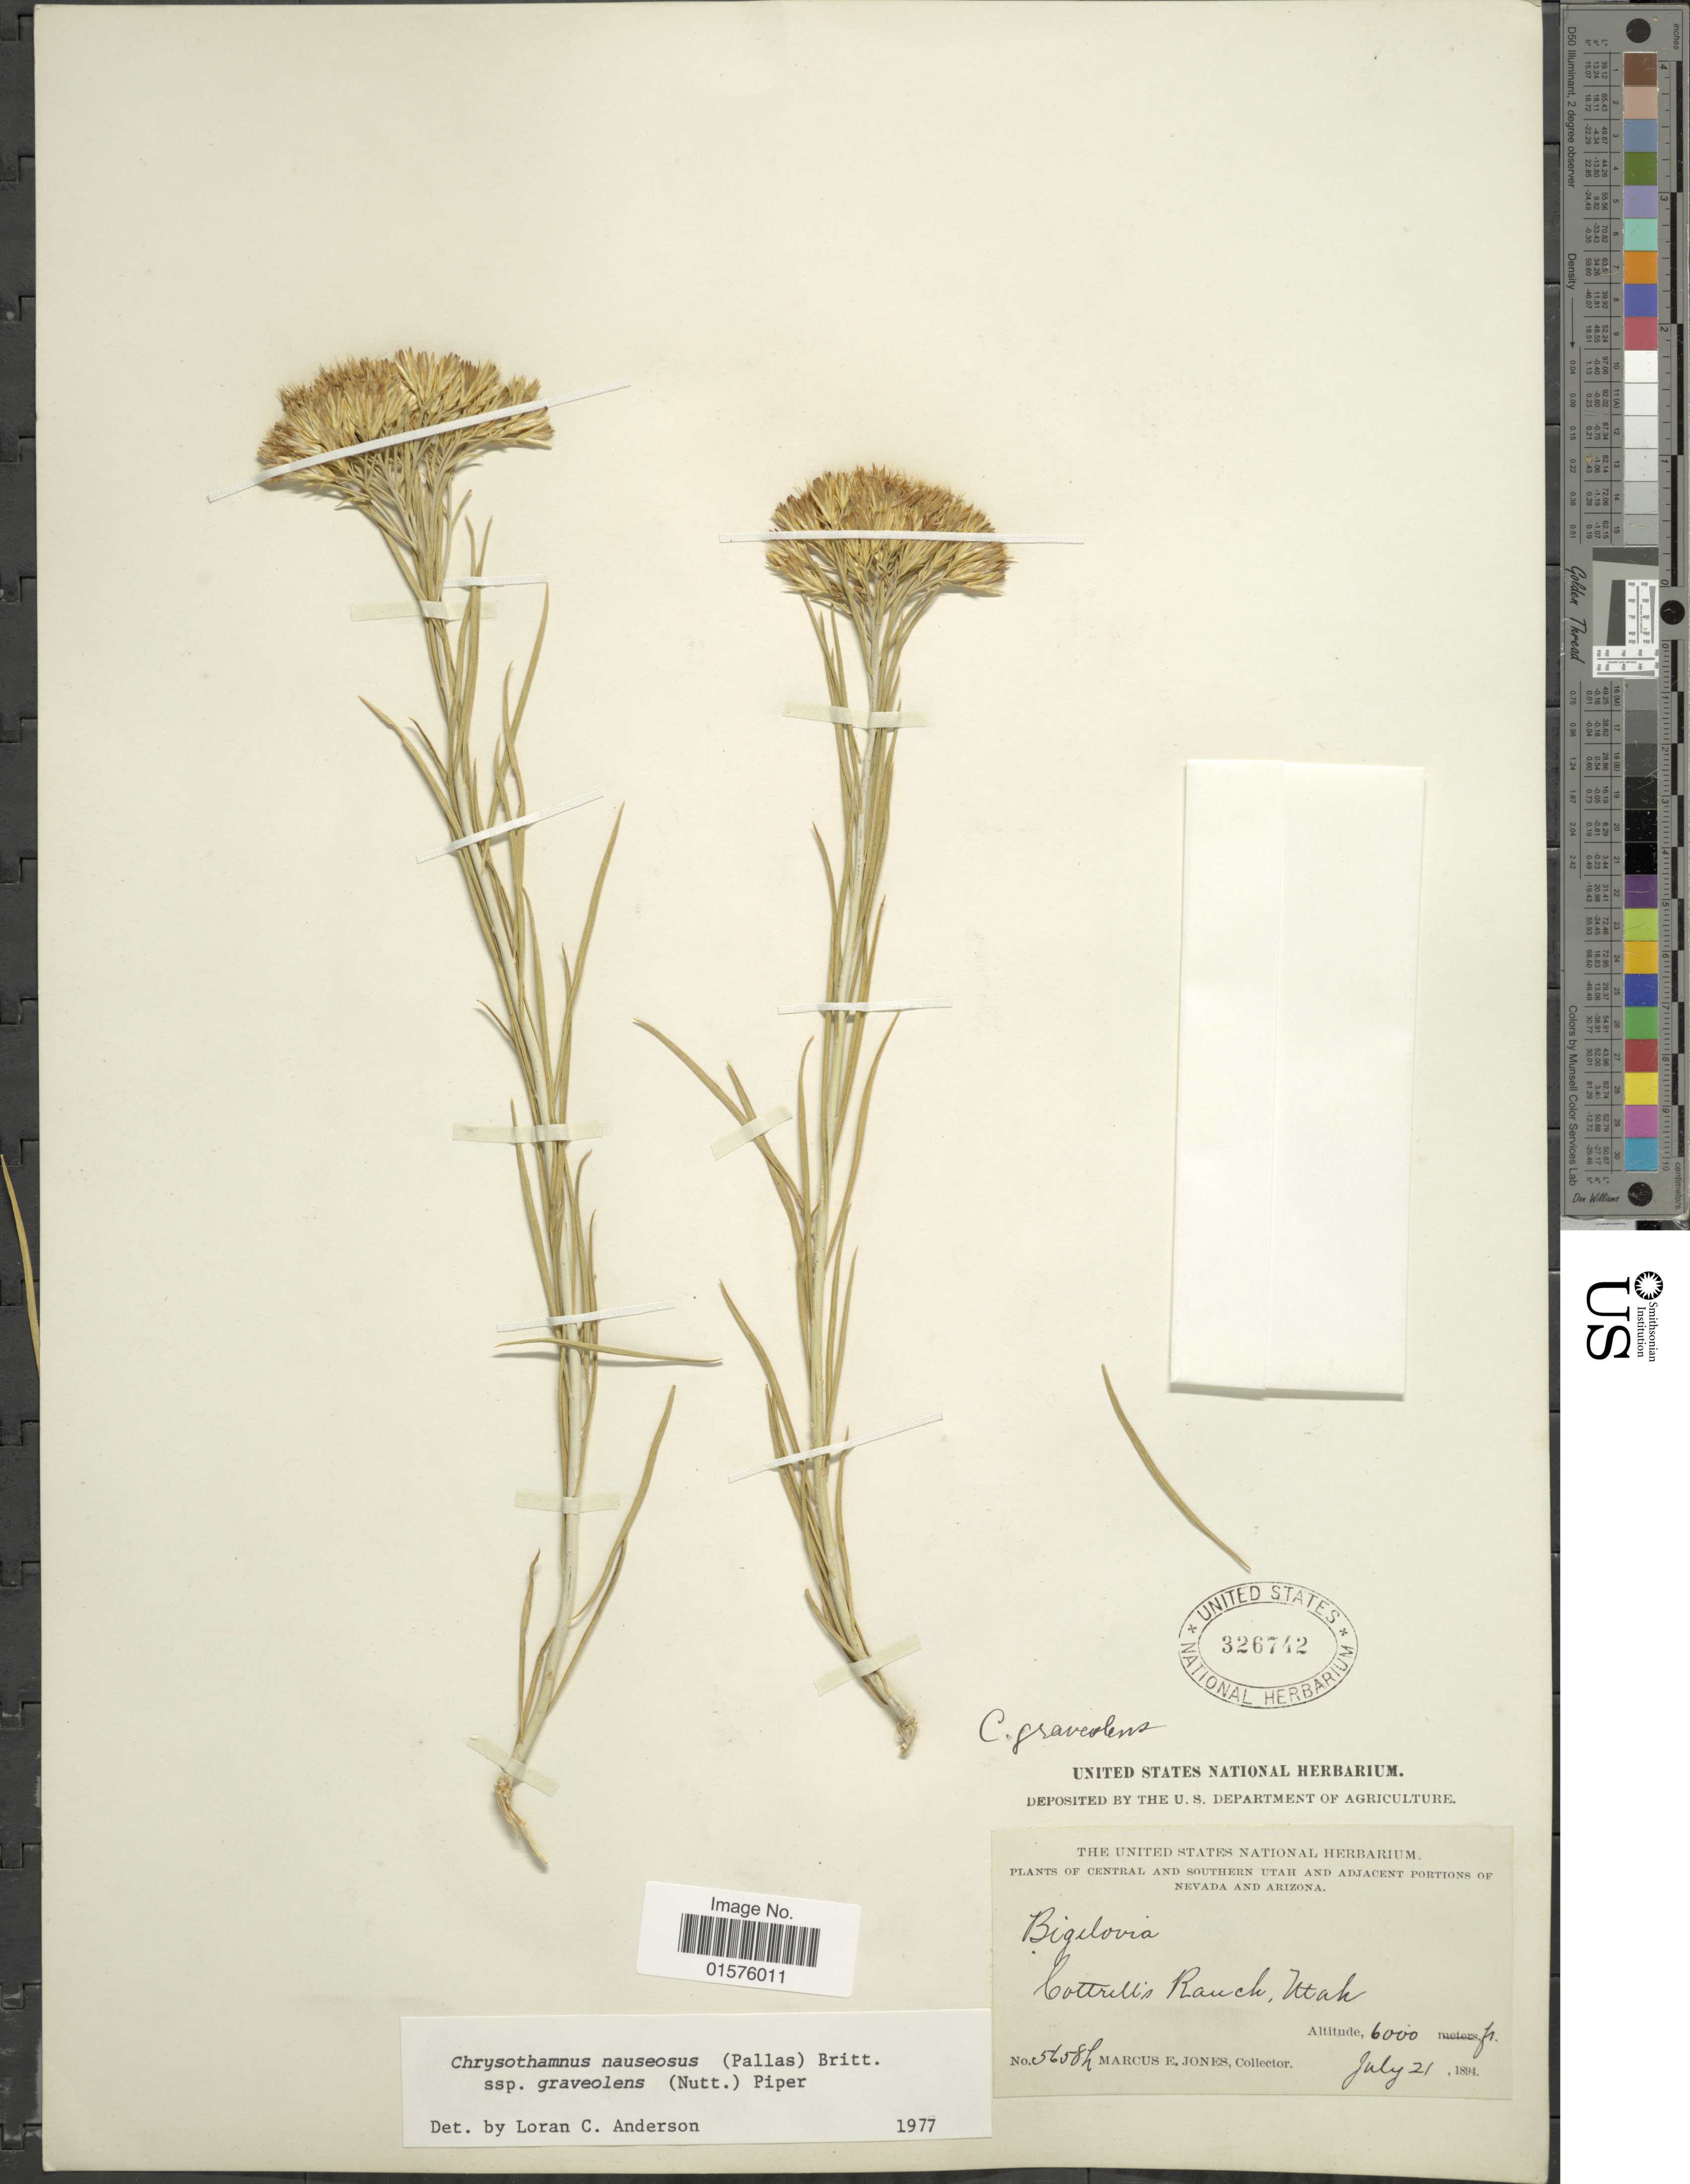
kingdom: Plantae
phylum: Tracheophyta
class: Magnoliopsida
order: Asterales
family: Asteraceae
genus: Ericameria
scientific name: Ericameria nauseosa var. graveolens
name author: (Nutt.) Reveal & Schuyler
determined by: Urbatsch, Lowell E., Curator (LSU), Louisiana State University (UNITED STATES)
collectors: M. E. Jones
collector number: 5658h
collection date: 1894-07-21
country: United States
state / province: Utah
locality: Central and southern Utah and adjacent portions of Nevada and Arizona, Cottrellis Ranch, Utah.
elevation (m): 1829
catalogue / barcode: US 326742